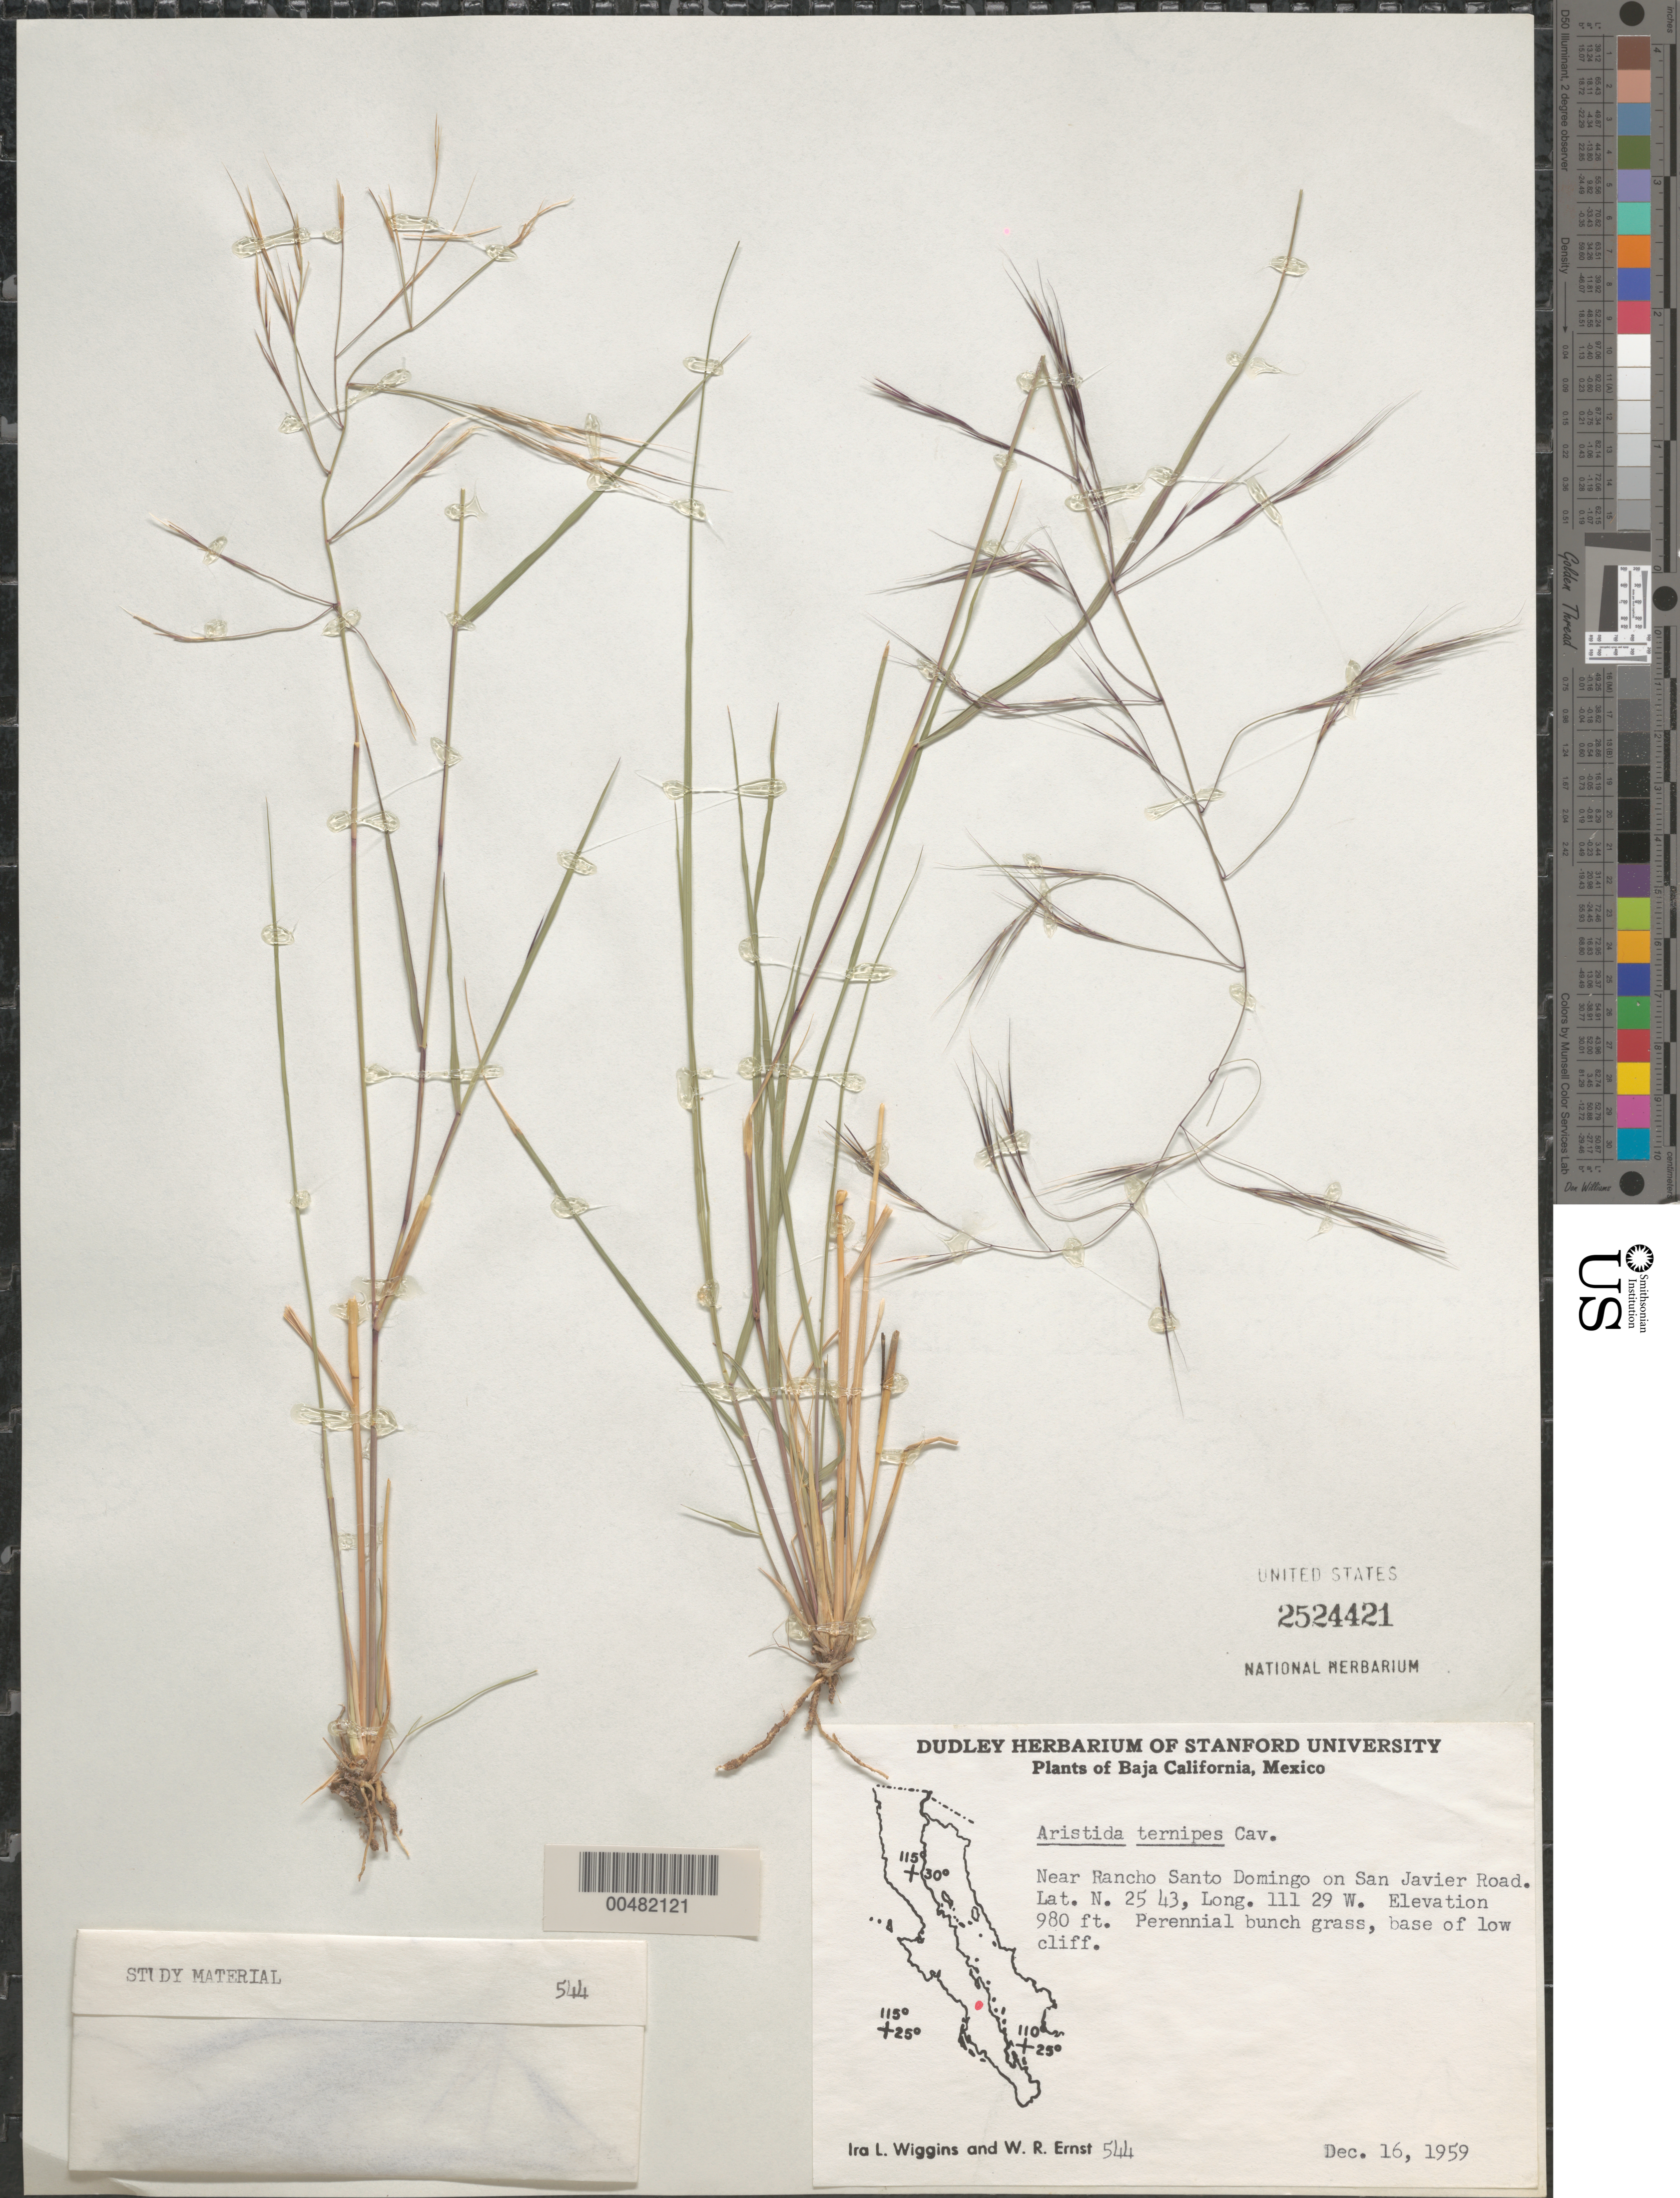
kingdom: Plantae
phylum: Tracheophyta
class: Liliopsida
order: Poales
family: Poaceae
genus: Aristida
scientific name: Aristida ternipes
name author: Cav.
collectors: I. L. Wiggins & W. R. Ernst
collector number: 544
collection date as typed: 16 Dec 1959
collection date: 1959-12-16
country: Mexico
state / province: Baja California Sur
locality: Near Rancho Santa Domingo on San Javier Road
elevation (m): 299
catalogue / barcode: US 2524421